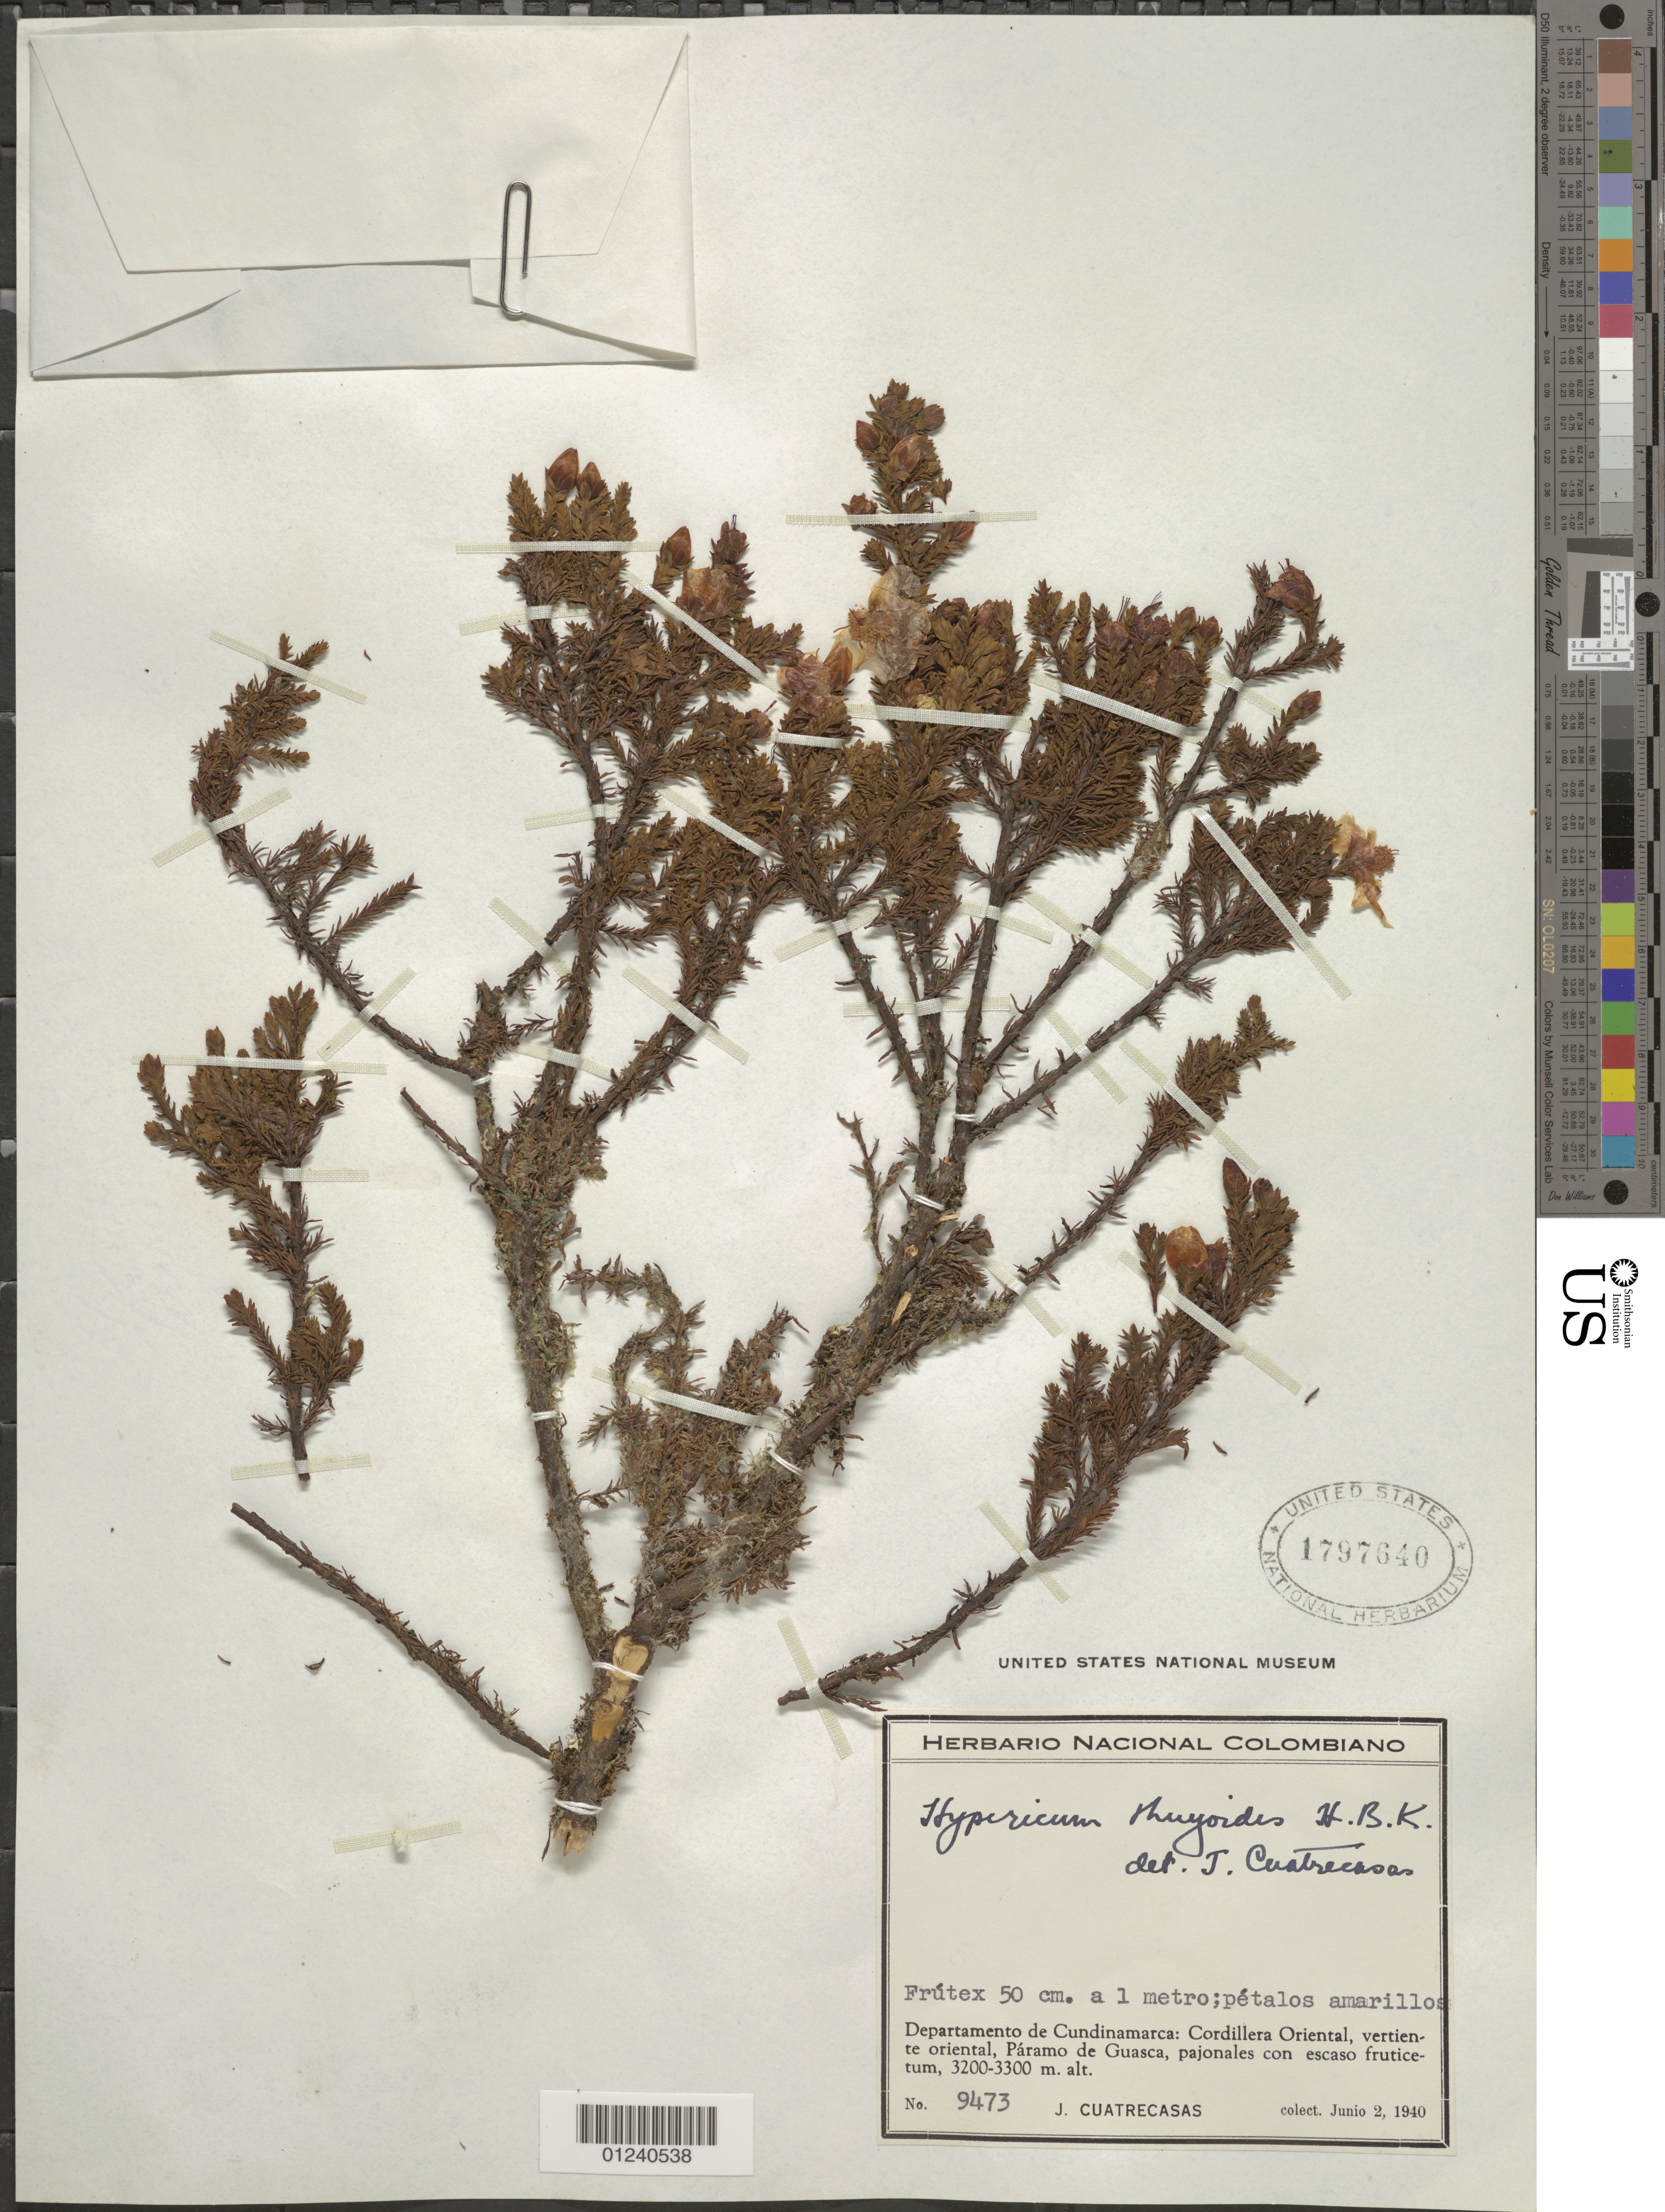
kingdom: Plantae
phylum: Tracheophyta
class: Magnoliopsida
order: Malpighiales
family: Hypericaceae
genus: Hypericum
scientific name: Hypericum thuyoides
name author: Kunth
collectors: J. Cuatrecasas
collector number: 9473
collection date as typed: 2 June 1940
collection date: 1940-06-02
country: Colombia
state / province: Cundinamarca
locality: Cordillera Oriental, Paramo de Guasca, pajonales con escaso fruticetum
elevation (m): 3200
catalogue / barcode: US 1797640